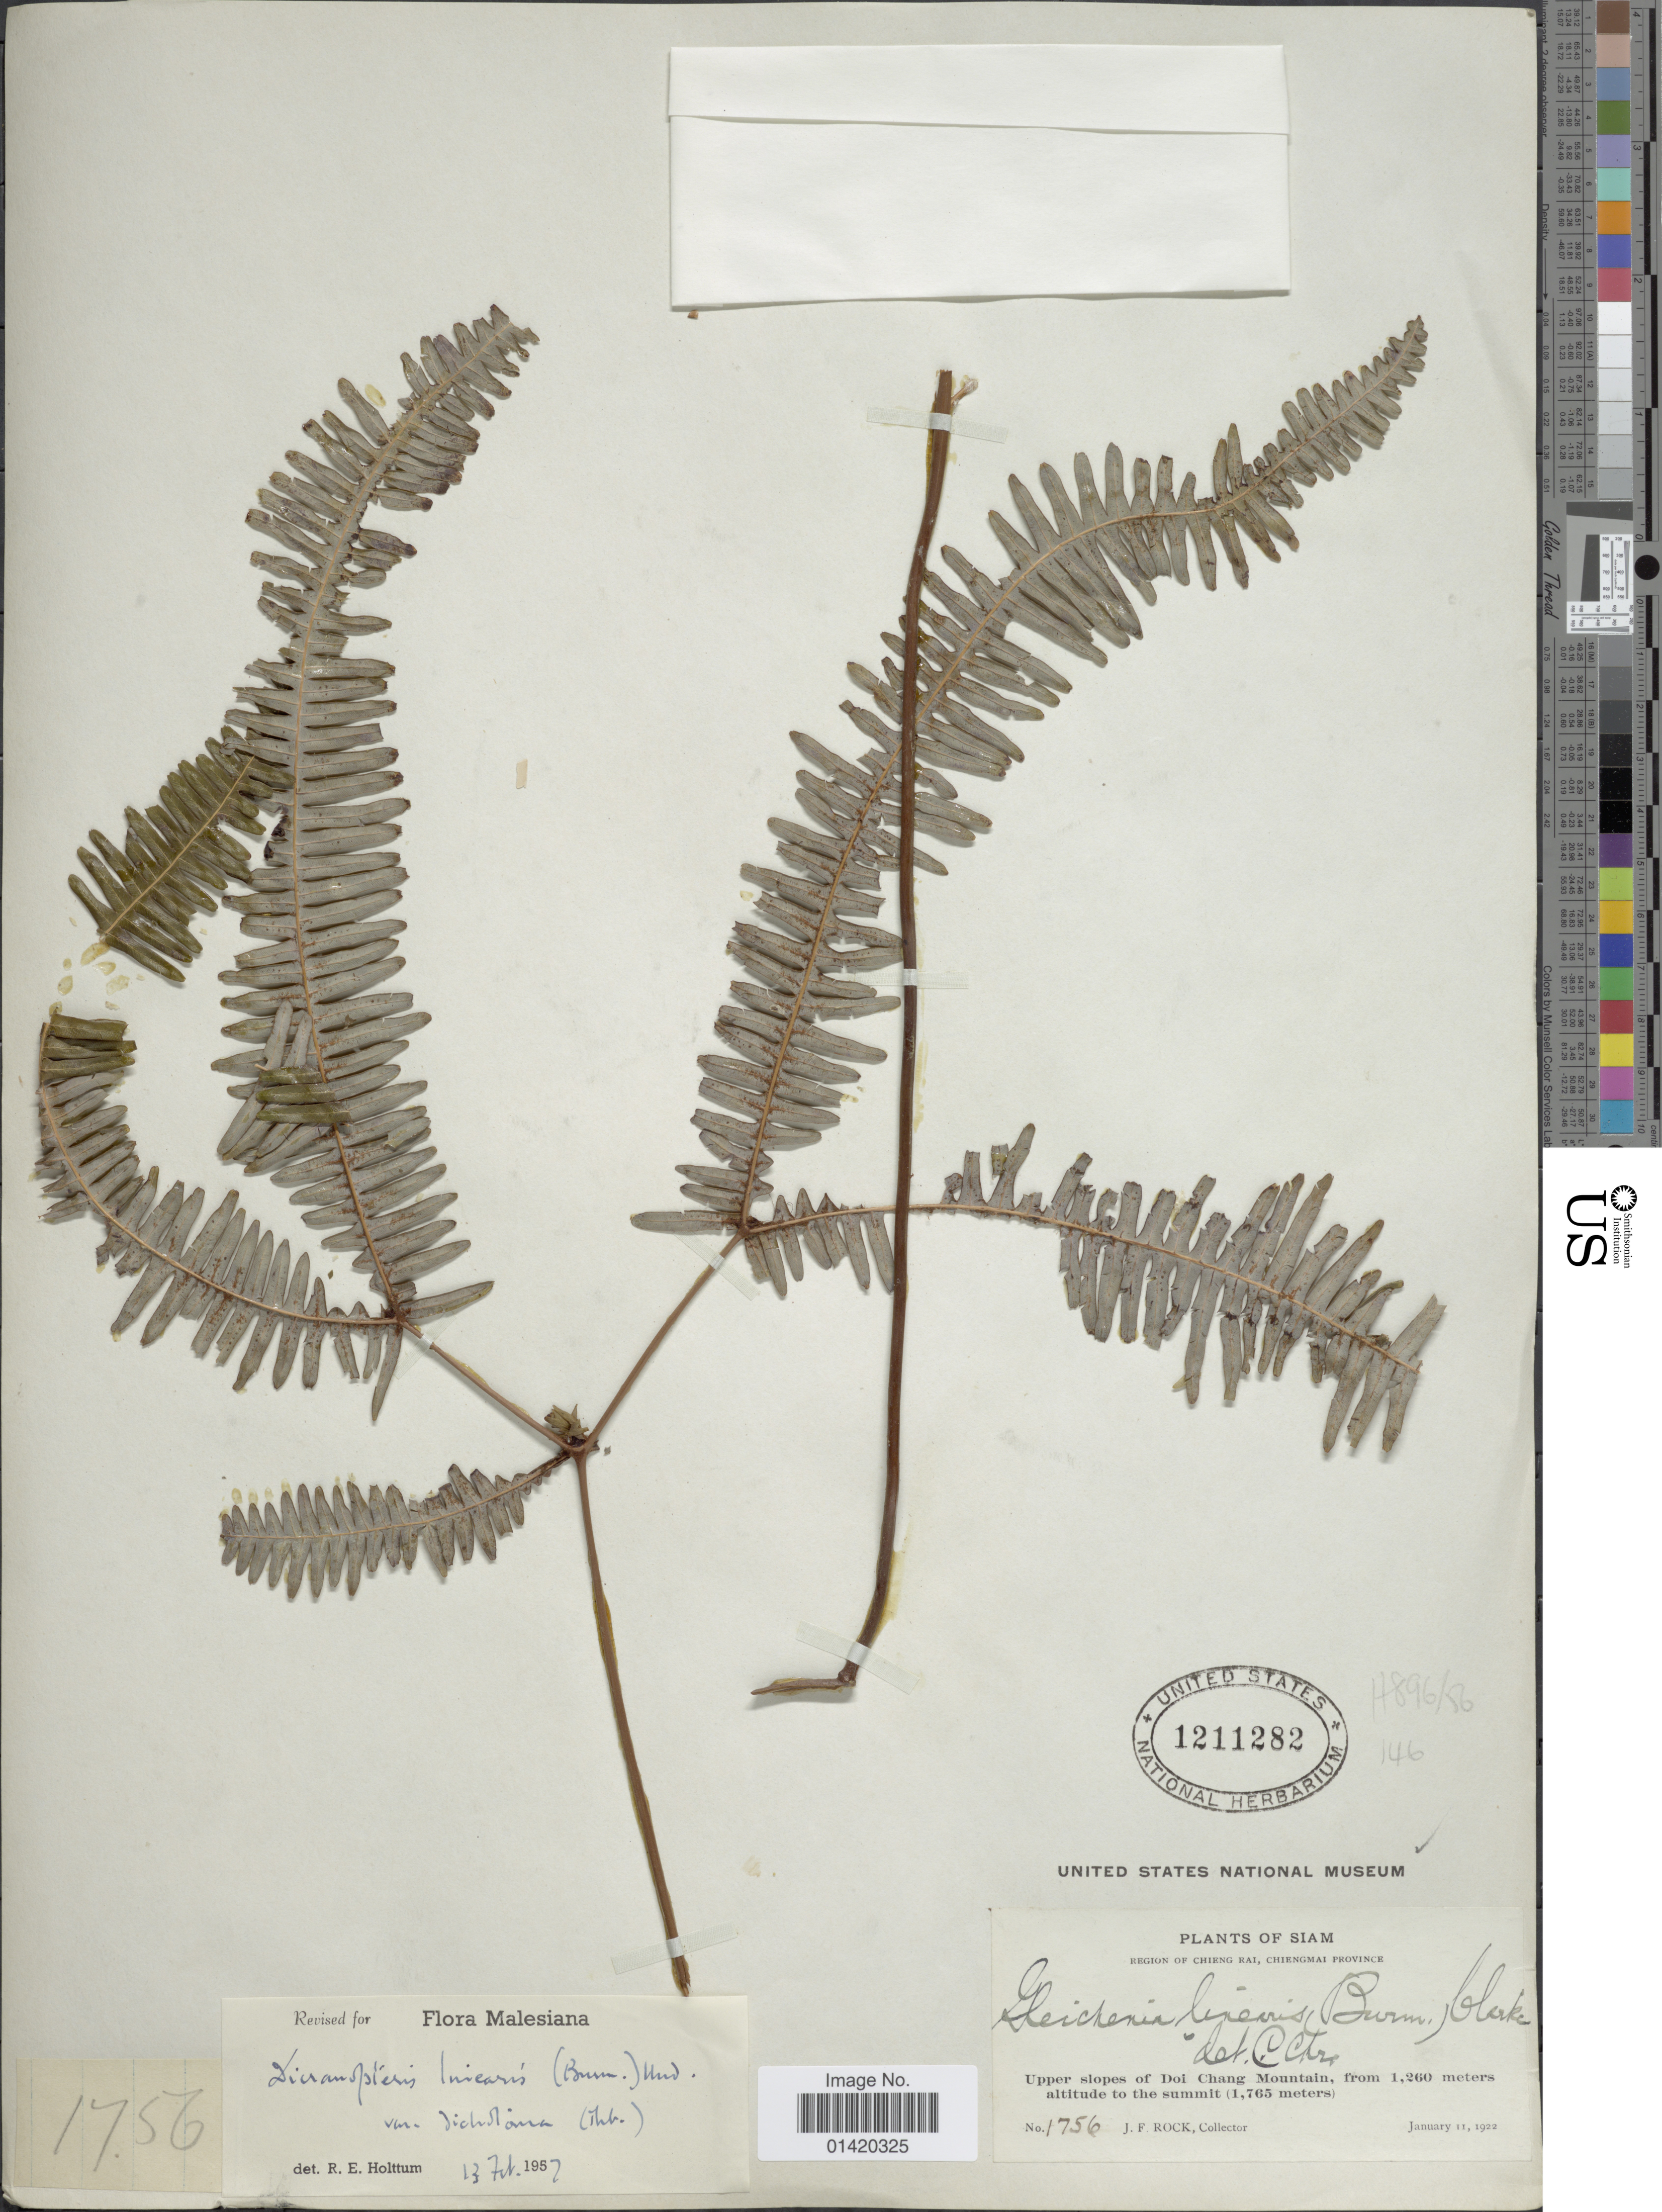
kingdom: Plantae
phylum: Tracheophyta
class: Polypodiopsida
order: Gleicheniales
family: Gleicheniaceae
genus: Dicranopteris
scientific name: Dicranopteris linearis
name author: (Burm. f.) Underw.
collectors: J. Rock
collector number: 1756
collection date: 1922-01-11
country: Thailand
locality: Siam, Region of Chieng Rai, Chiengmai Province, Upper slopes of Doi Chang Mountain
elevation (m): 1260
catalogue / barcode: US 1211282